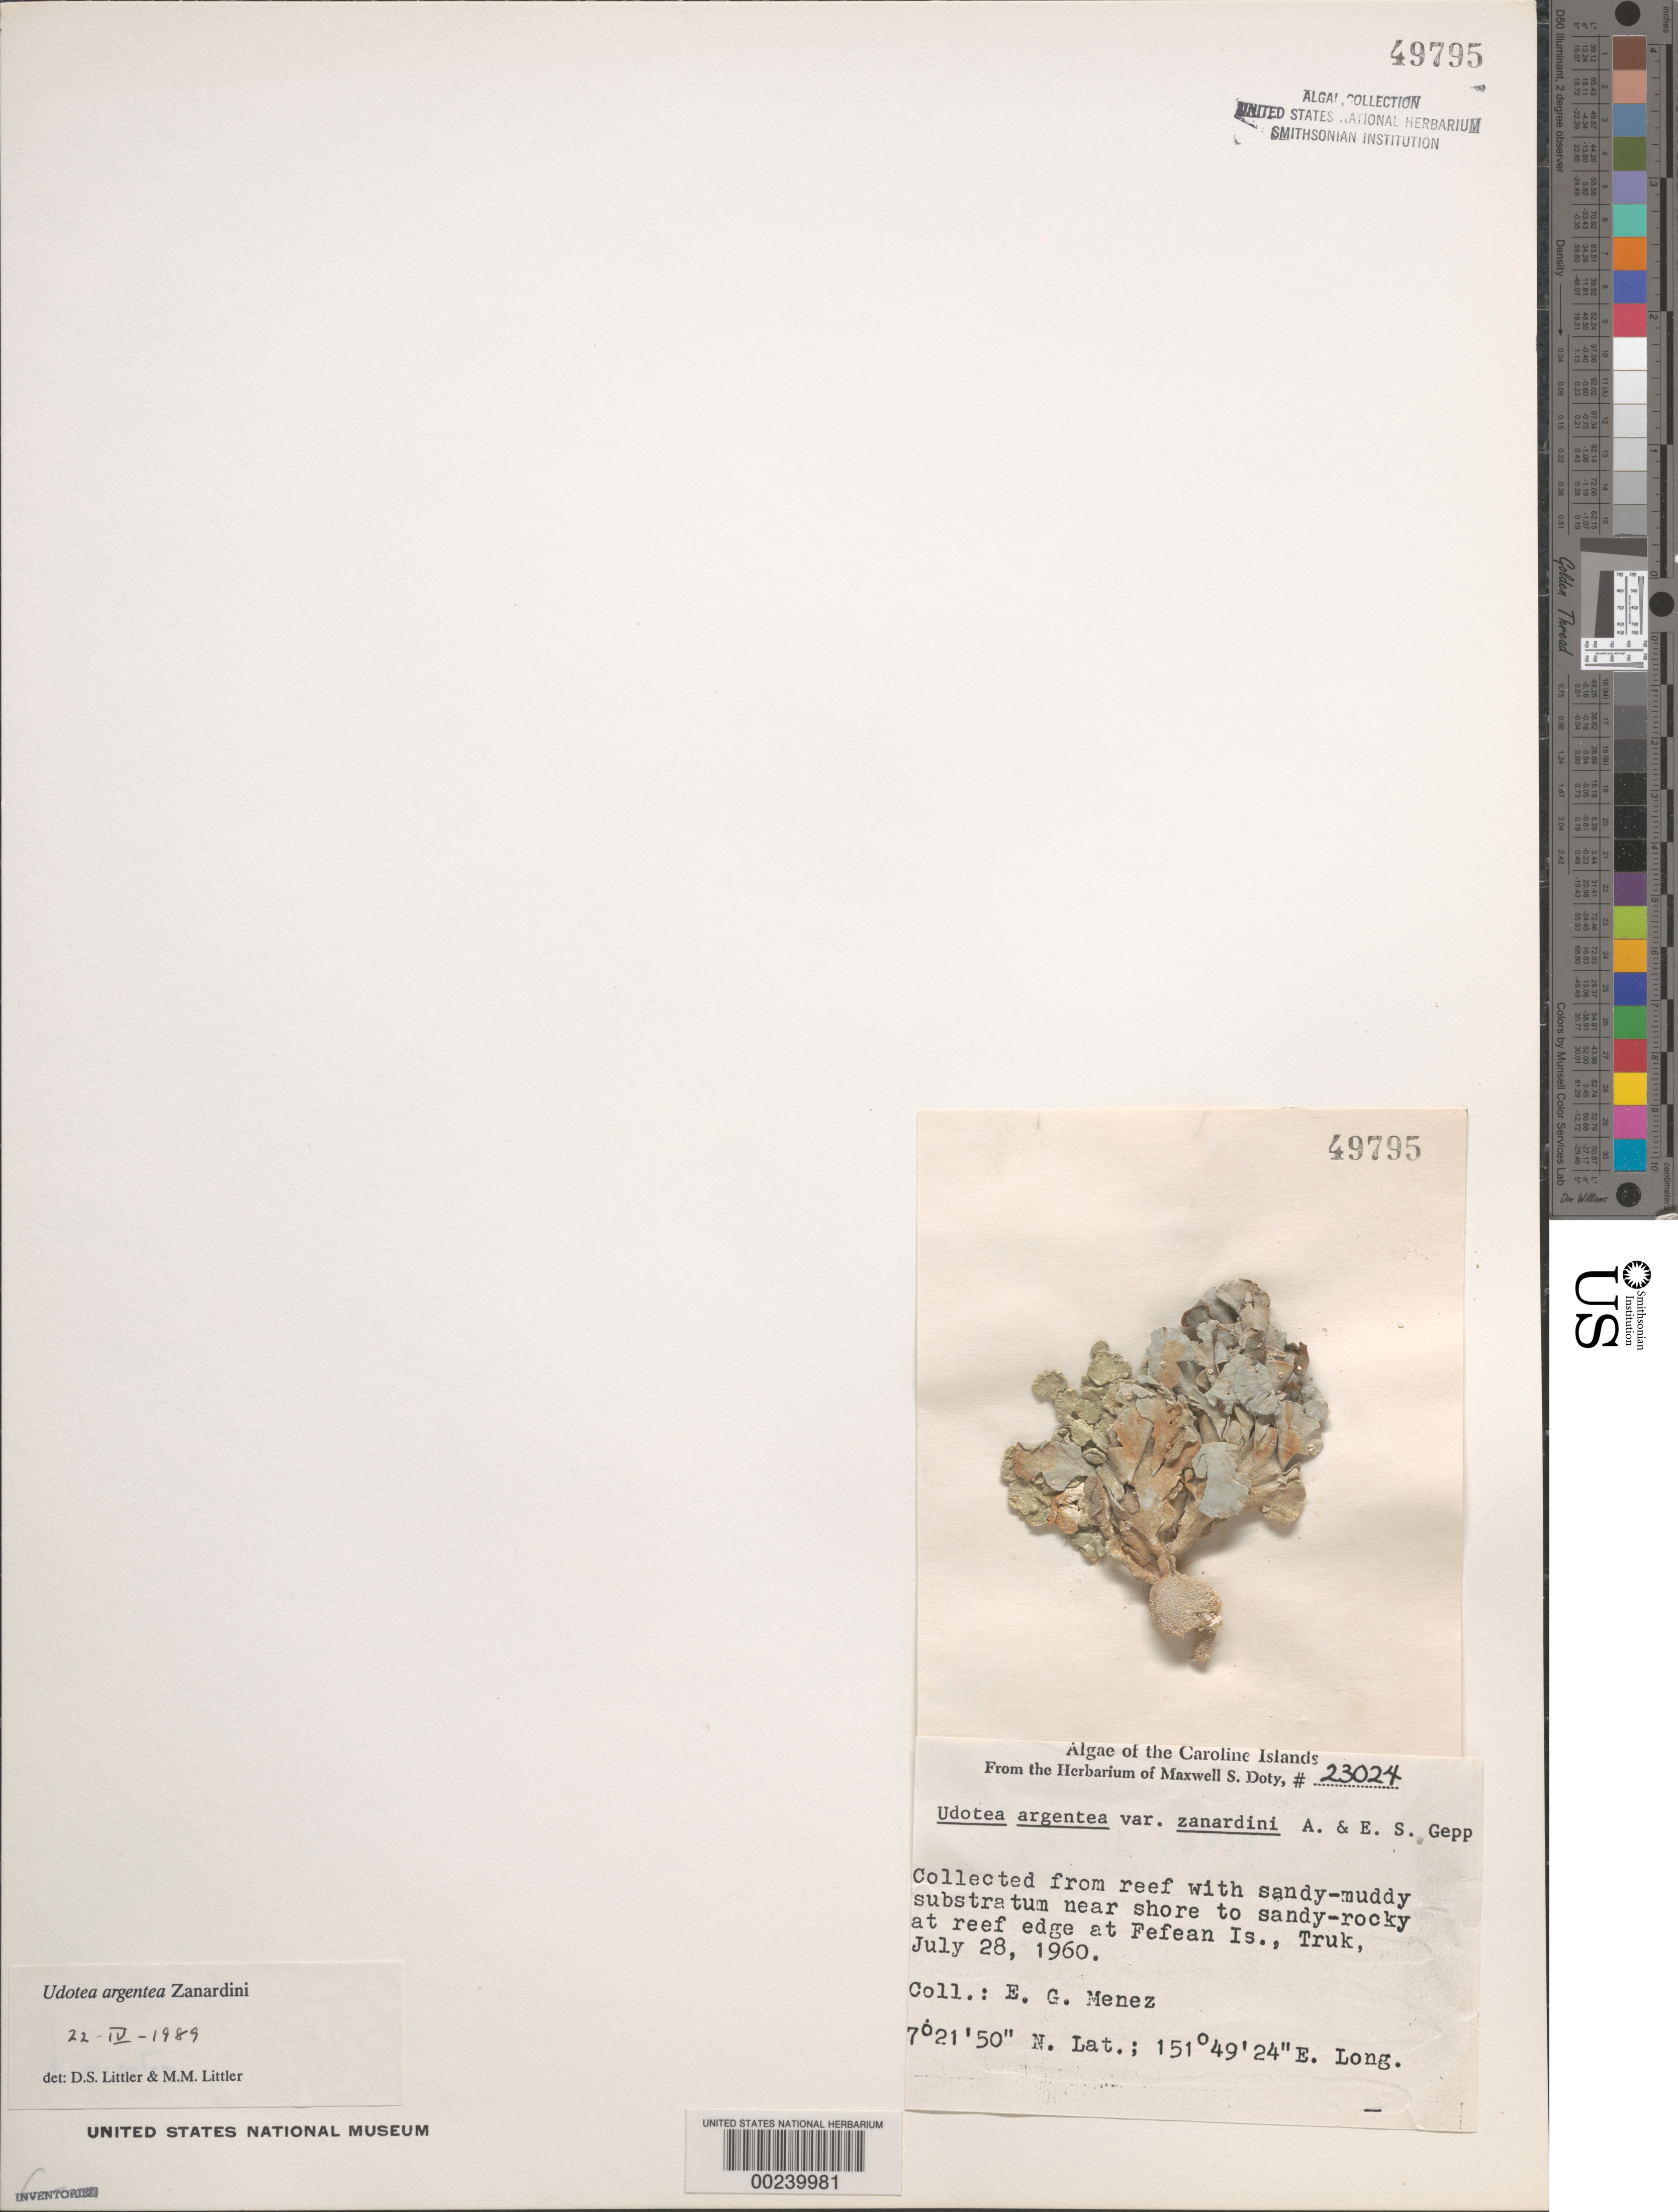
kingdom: Plantae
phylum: Chlorophyta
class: Ulvophyceae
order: Bryopsidales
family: Udoteaceae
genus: Udotea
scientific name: Udotea argentea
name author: Zanardini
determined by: Littler, D. S.; Littler, M. M.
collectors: Meñez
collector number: MSD 23024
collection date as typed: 28 Jul 1960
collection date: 1960-07-28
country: Micronesia, Federated States of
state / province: Truk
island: Fefan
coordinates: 7 21' 50" N, 151 49' 24" E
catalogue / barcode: US 49795